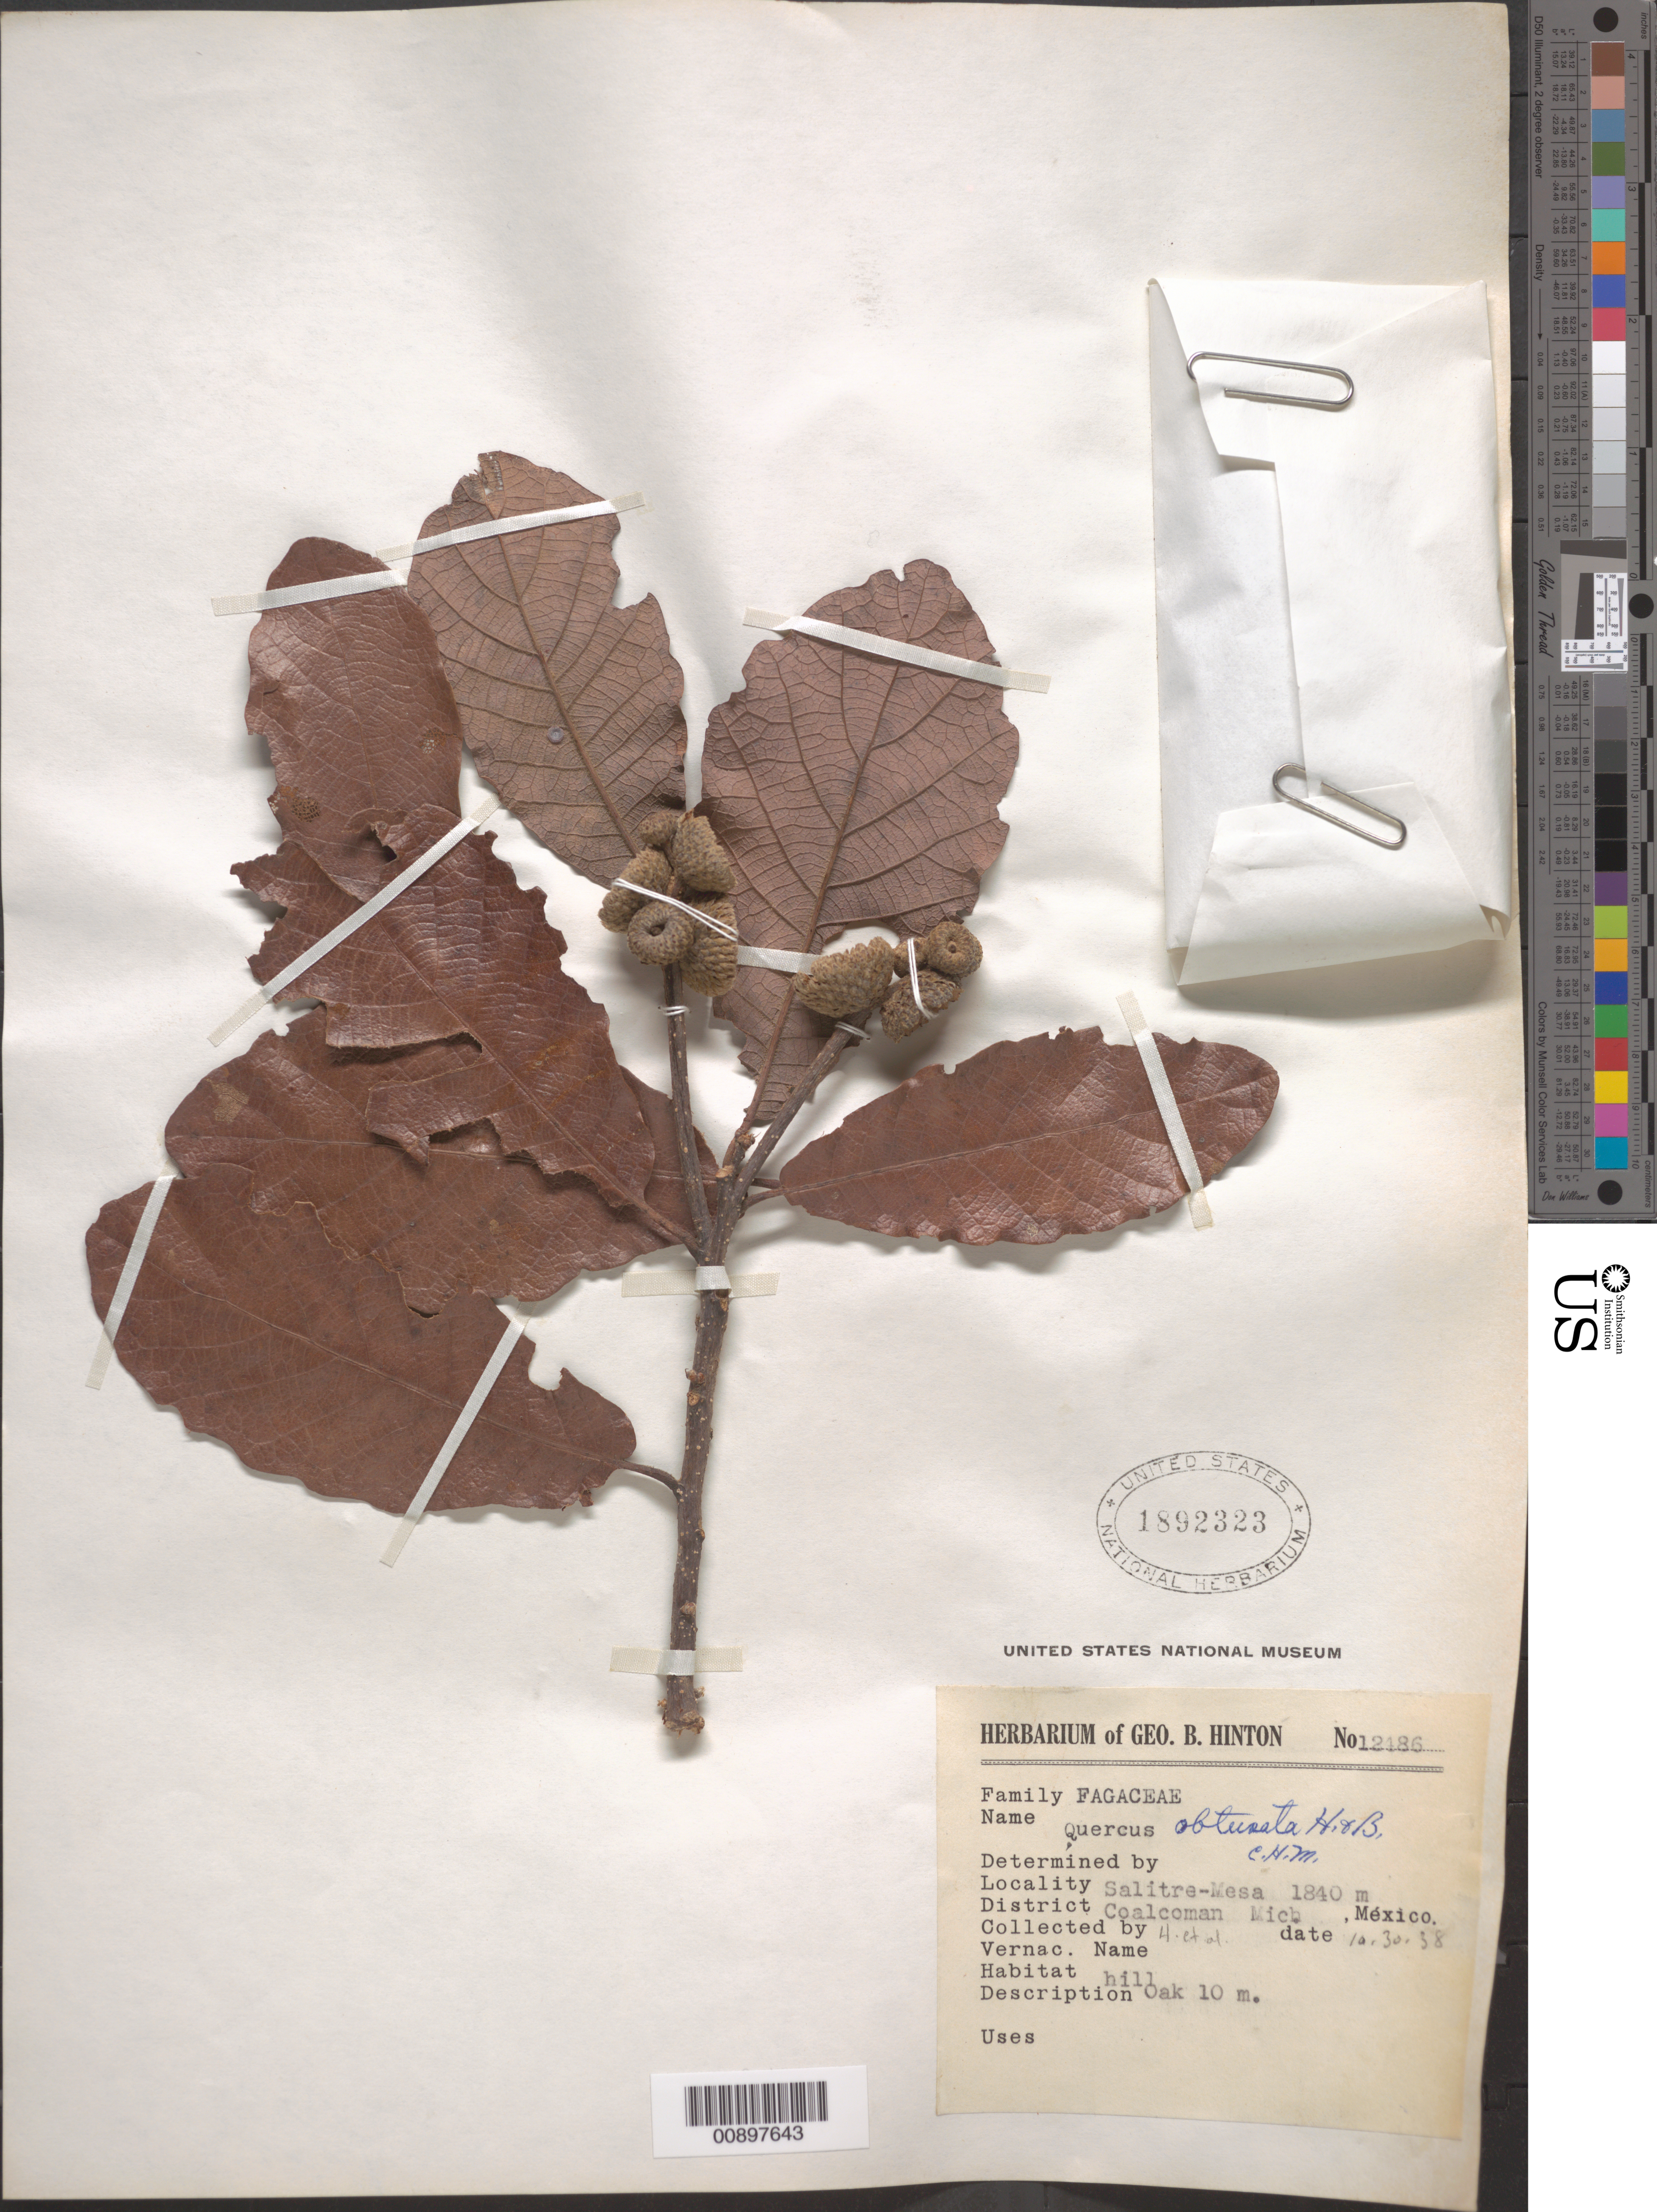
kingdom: Plantae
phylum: Tracheophyta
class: Magnoliopsida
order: Fagales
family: Fagaceae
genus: Quercus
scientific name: Quercus obtusata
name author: Humb. & Bonpl.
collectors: G. B. Hinton & et al.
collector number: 12486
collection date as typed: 30 Oct 1938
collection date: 1938-10-30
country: Mexico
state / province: Michoacán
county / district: Coalcomán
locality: Satitre-Mesa, District Coalcomán, Michoacán.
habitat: Hill.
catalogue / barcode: US 1892323